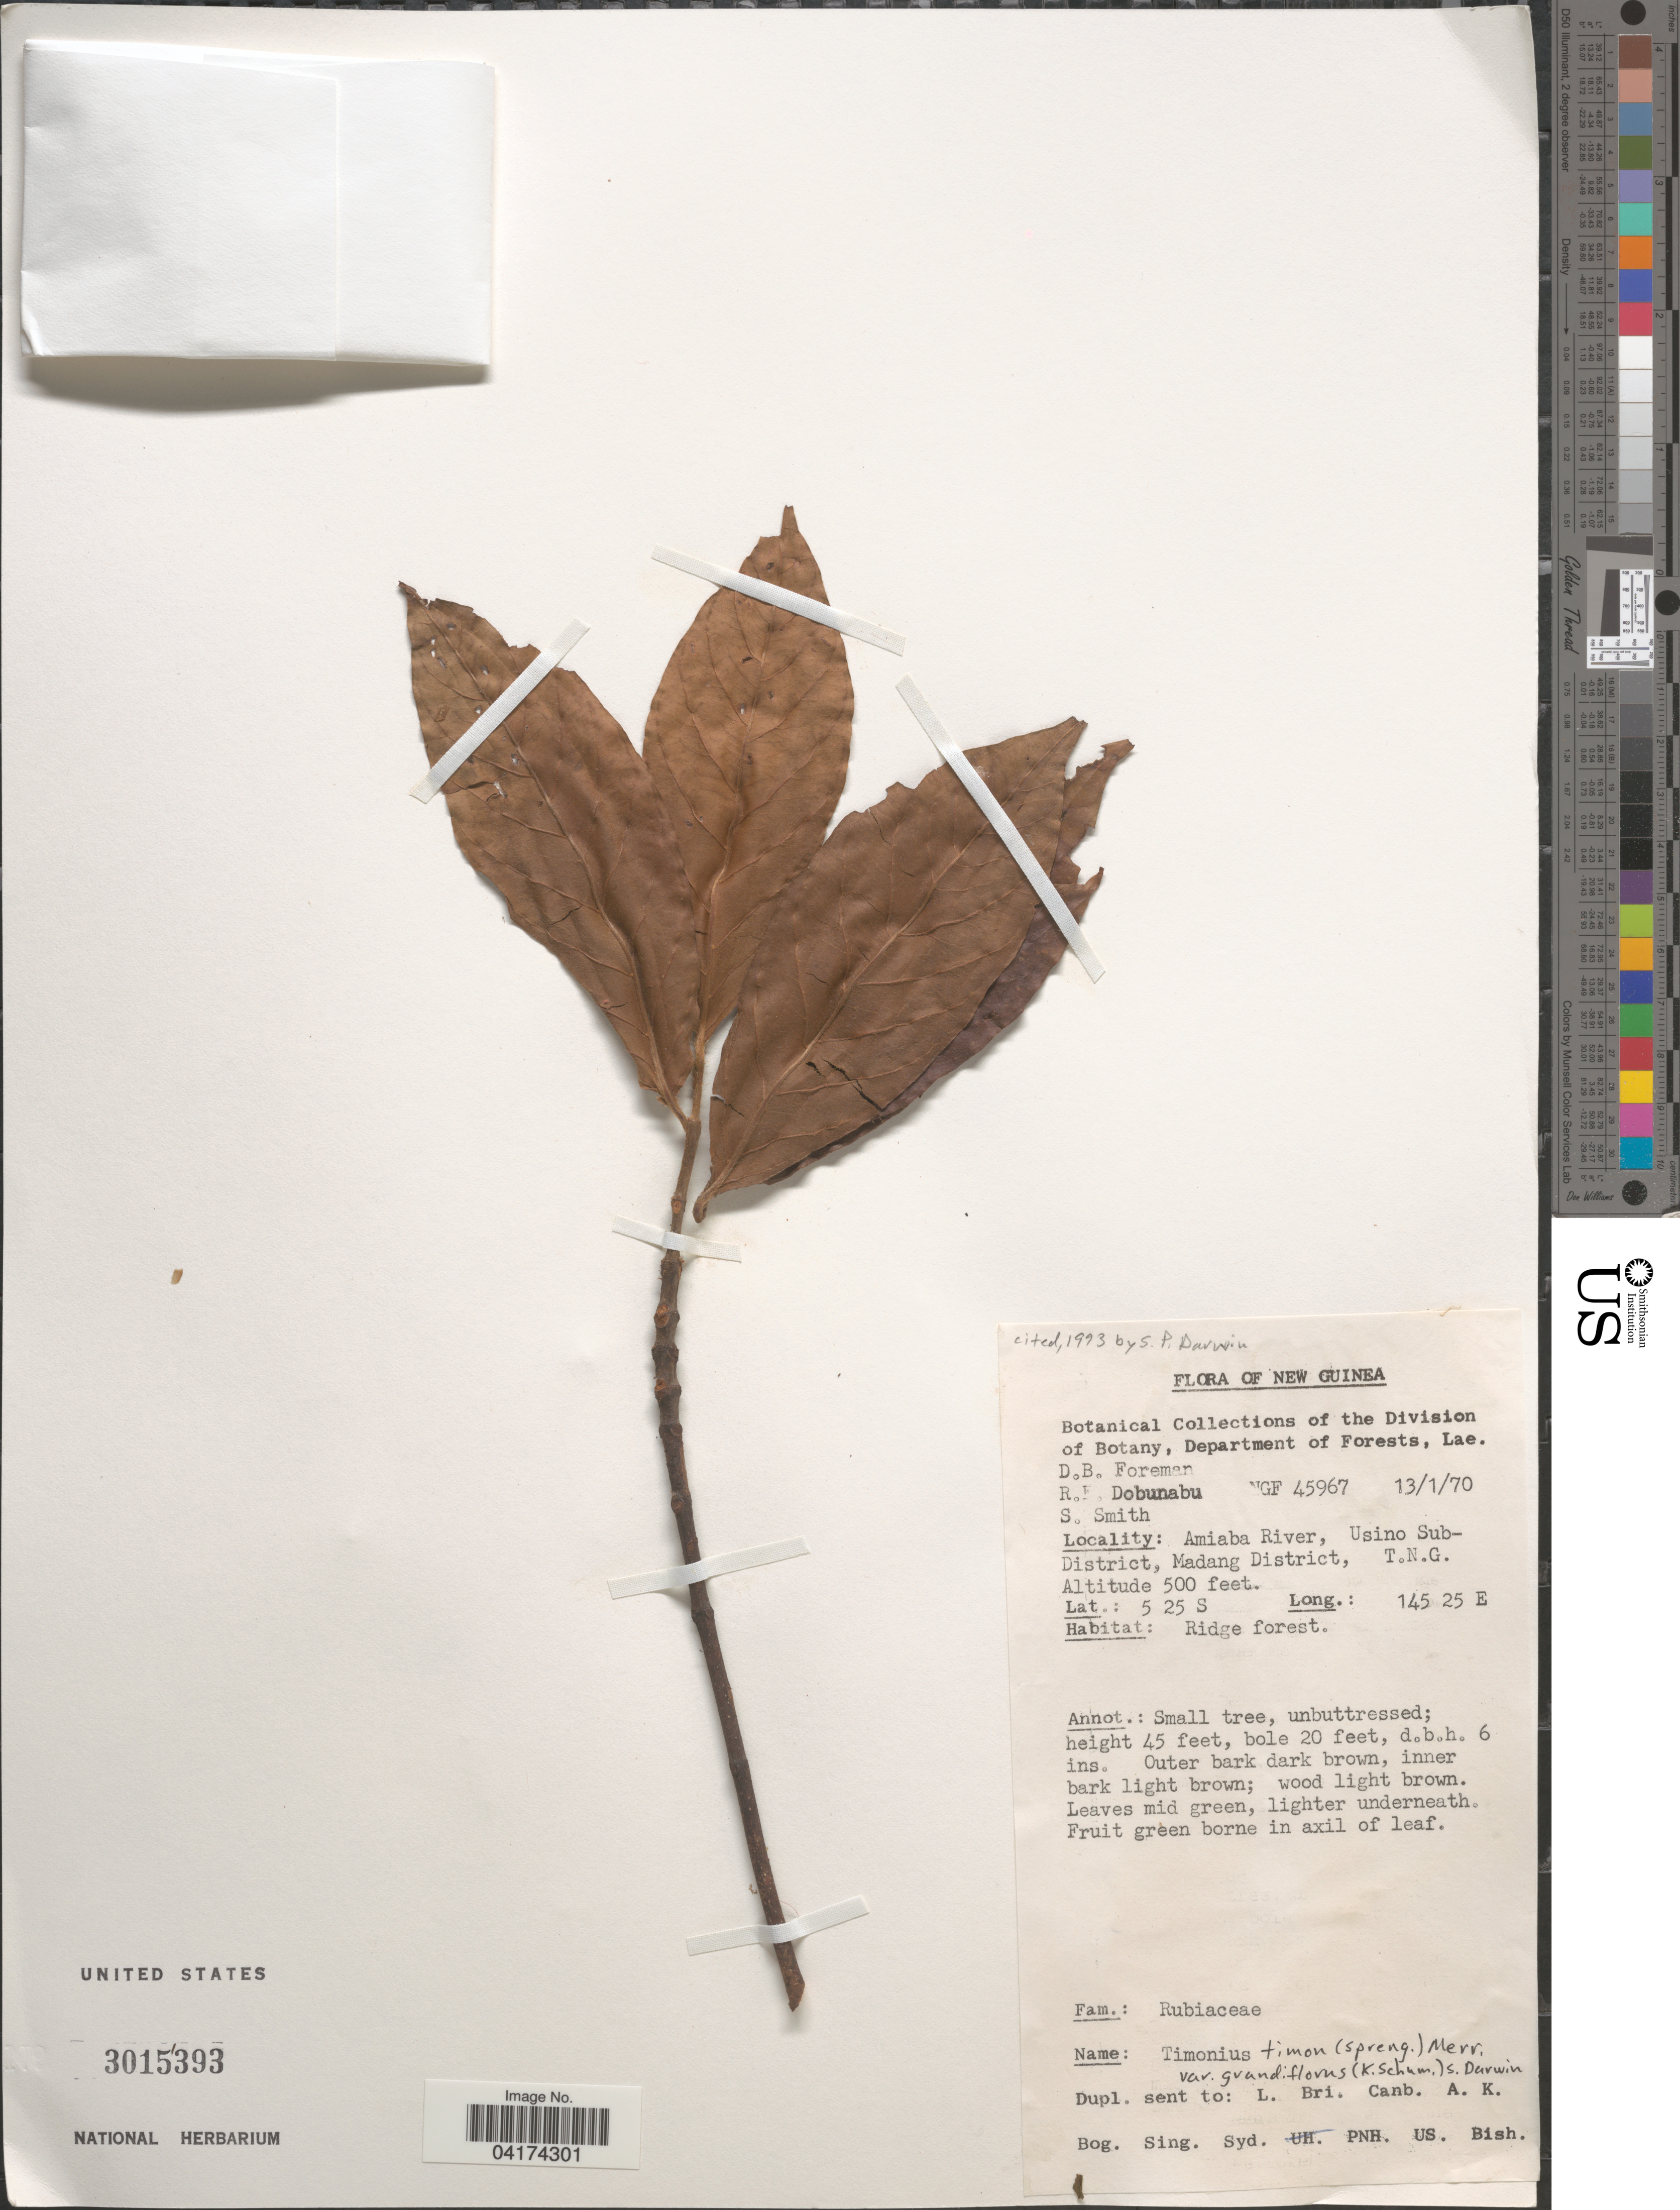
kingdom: Plantae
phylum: Tracheophyta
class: Magnoliopsida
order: Gentianales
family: Rubiaceae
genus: Timonius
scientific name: Timonius timon var. grandiflorus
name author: (K. Schum.) S.P. Darwin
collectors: D. Foreman, R. Dobunabu & S. Smith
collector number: NGF 45967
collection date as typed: Transcribed d/m/y: 13/1/70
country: Papua New Guinea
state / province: Madang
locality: New Guinea. Amiaba River, Usino Sub-District, Madang District, T.N.G.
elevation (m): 152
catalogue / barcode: US 3015393